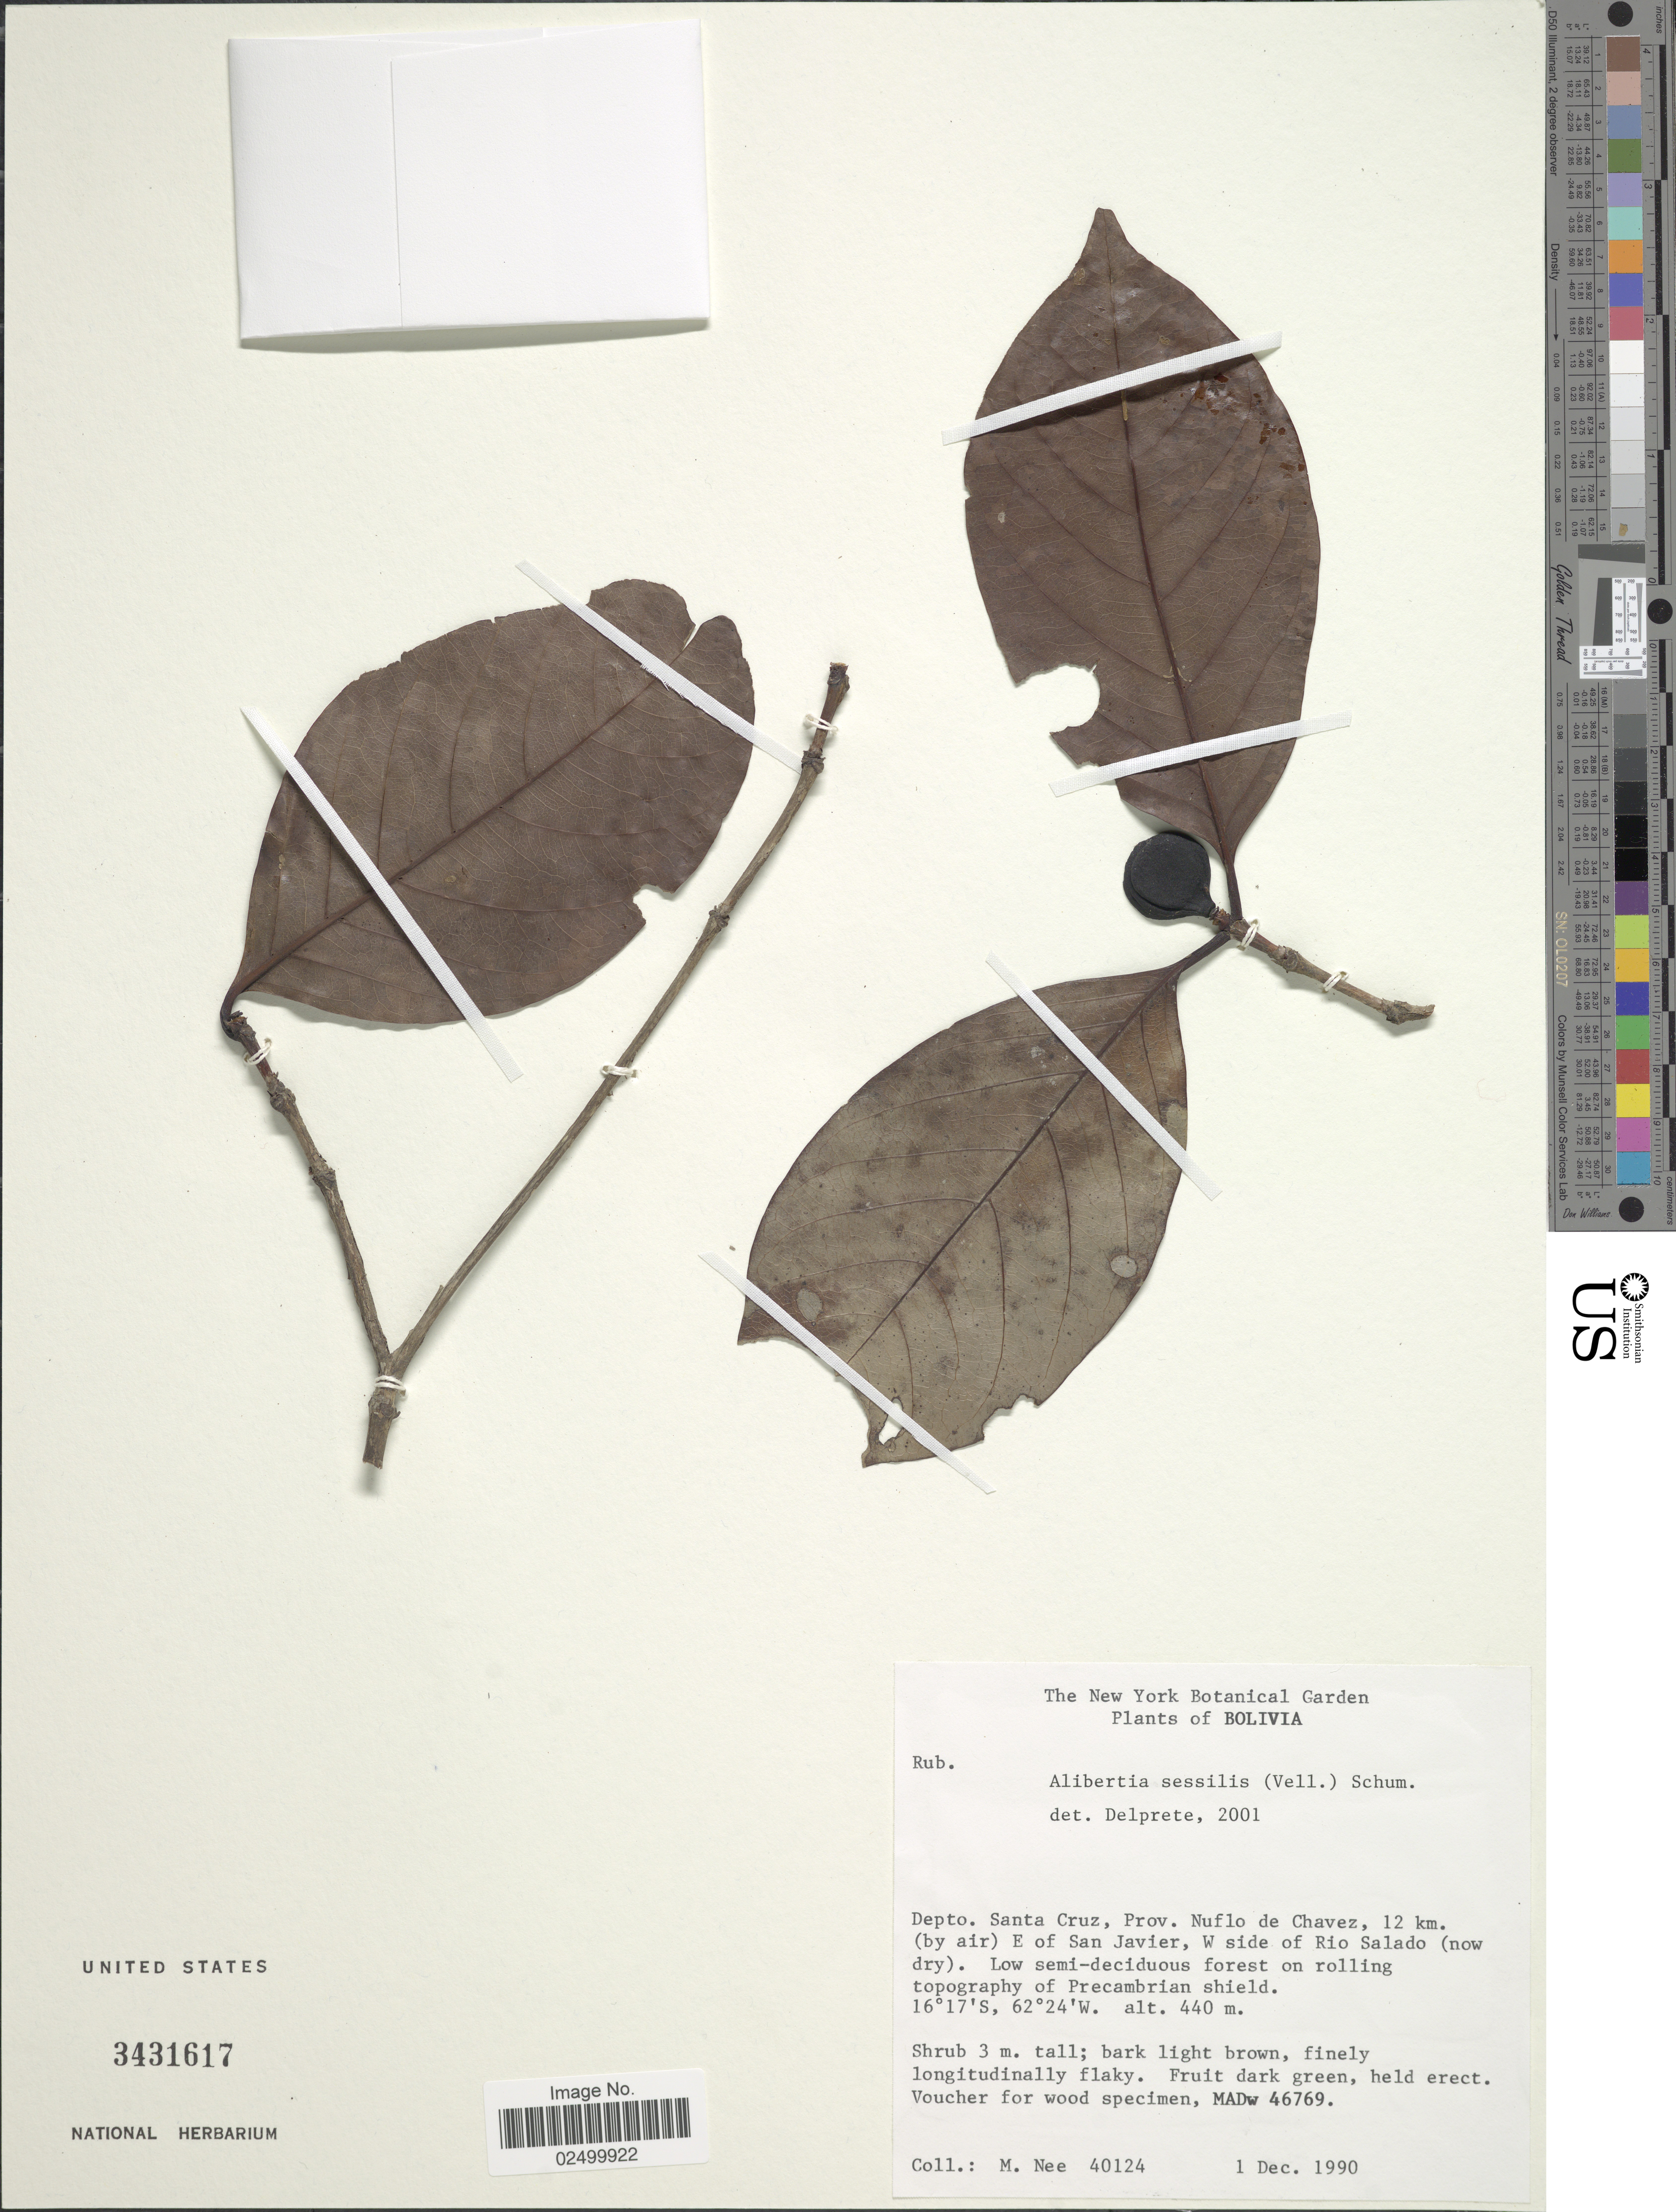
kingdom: Plantae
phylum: Tracheophyta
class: Magnoliopsida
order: Gentianales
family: Rubiaceae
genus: Cordiera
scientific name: Cordiera sessilis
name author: (Vell.) Kuntze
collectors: M. Nee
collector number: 40124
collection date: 1990-12-01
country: Bolivia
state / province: Santa Cruz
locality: Prov. Nuflo de Chavez, 12 km. (by air) E of San Javier, W side of Rio Salado (now dry).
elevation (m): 440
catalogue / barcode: US 3431617